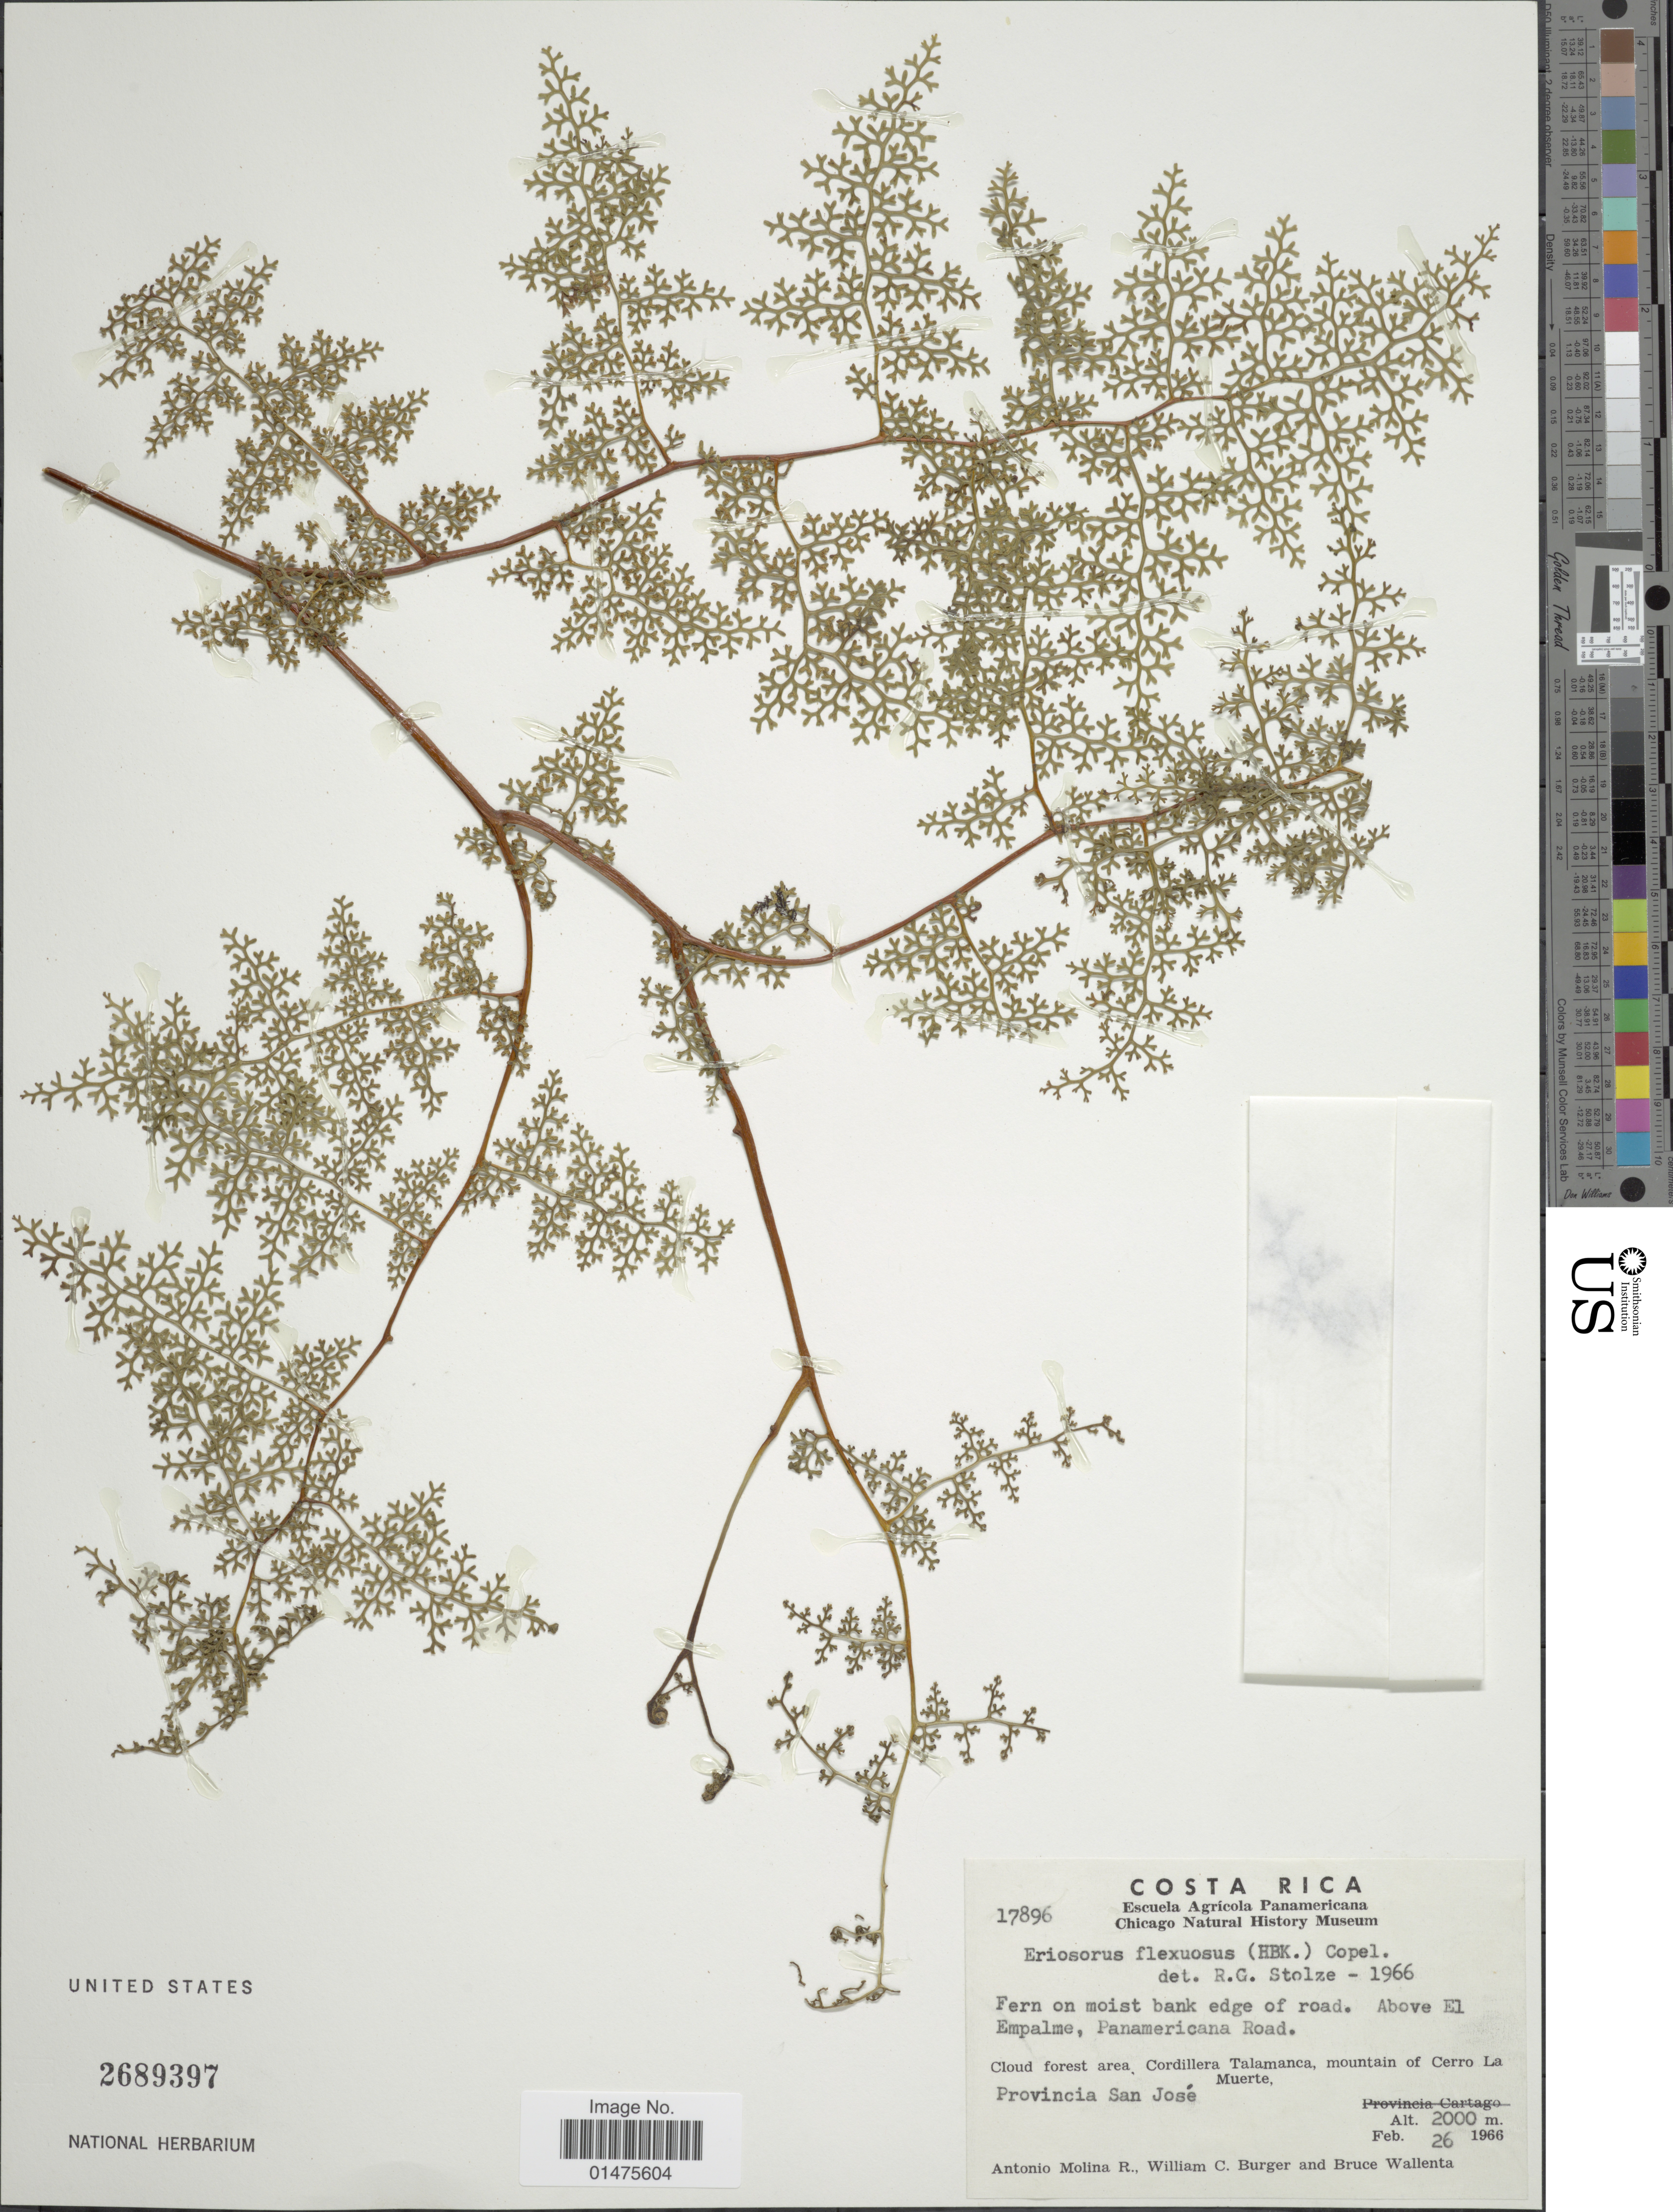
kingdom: Plantae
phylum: Tracheophyta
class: Polypodiopsida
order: Polypodiales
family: Pteridaceae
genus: Jamesonia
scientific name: Jamesonia flexuosa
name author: (Humb. & Bonpl.) Christenh.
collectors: A. Molina R., W. Burger & B. Wallenta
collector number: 17896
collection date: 1966-02-26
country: Costa Rica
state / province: San José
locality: Aove El Empalme, Panamericana Road.Cloud forest area, Cordillera Talamanca, mountain of Cerro La Muerte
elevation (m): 2000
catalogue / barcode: US 2689397